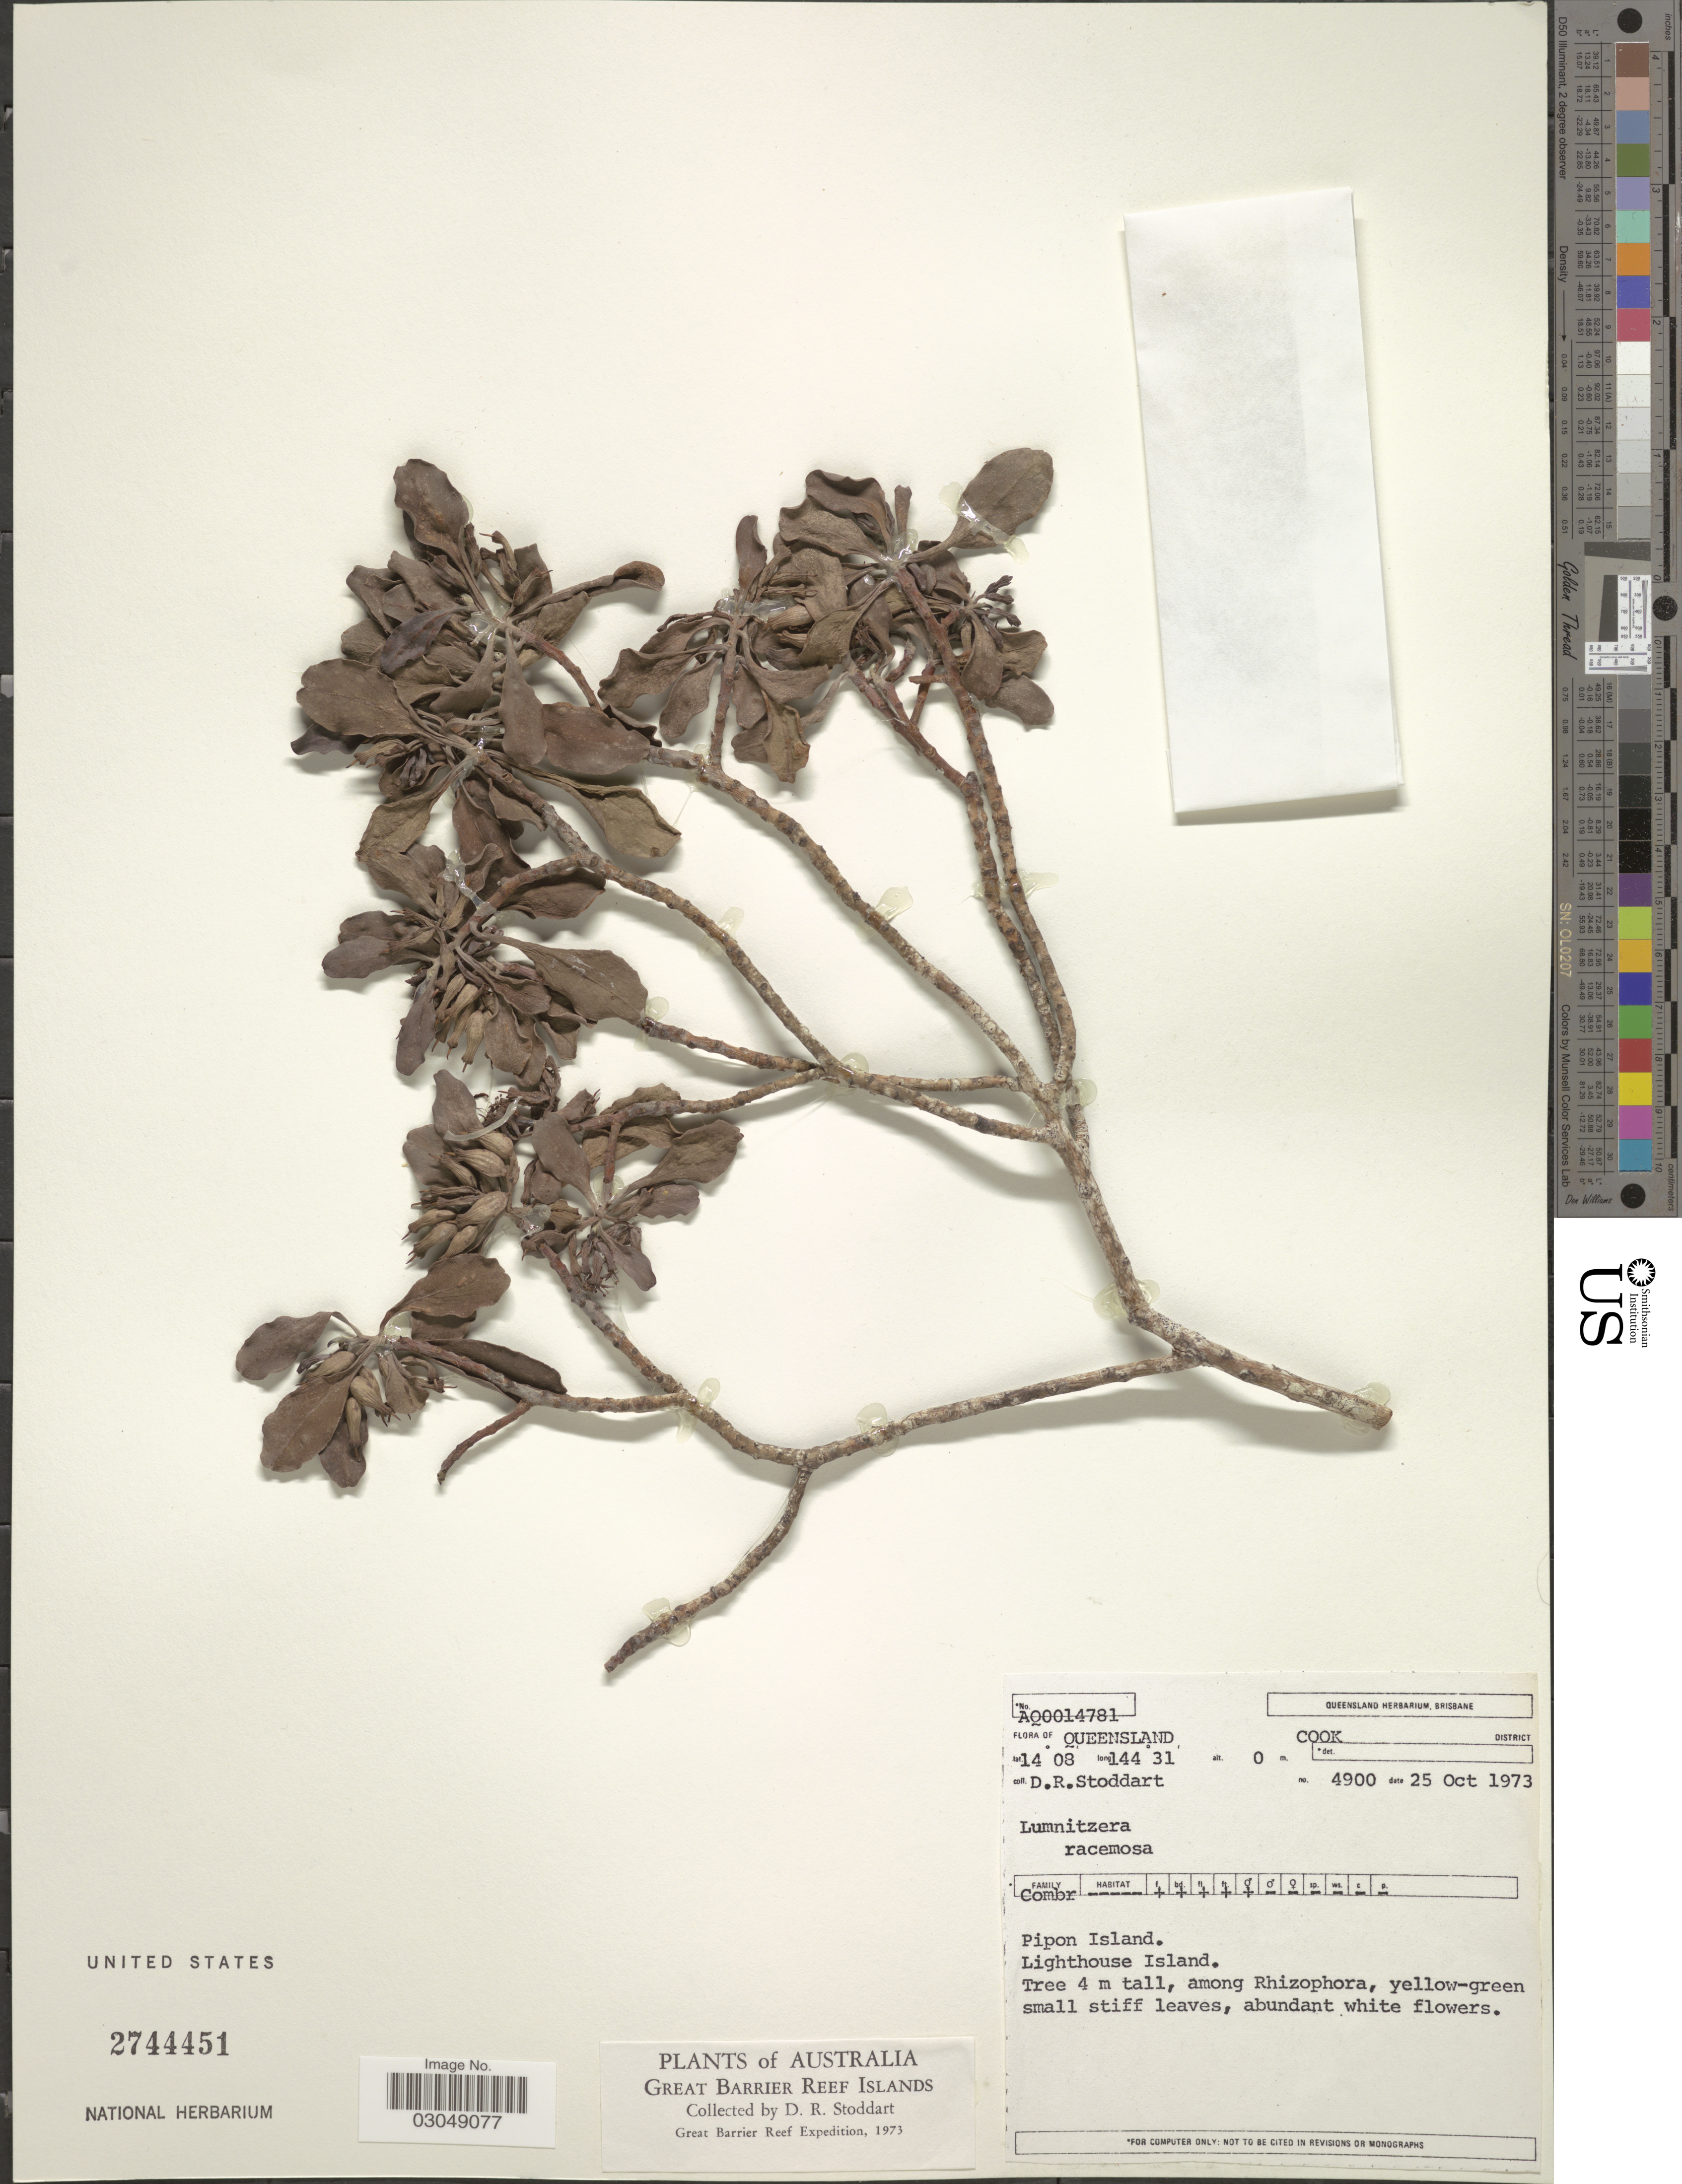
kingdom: Plantae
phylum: Tracheophyta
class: Magnoliopsida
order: Myrtales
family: Combretaceae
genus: Lumnitzera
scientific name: Lumnitzera racemosa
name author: Willd.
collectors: D. R. Stoddart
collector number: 4900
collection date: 1973-10-25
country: Australia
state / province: Queensland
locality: Cook District. Pipon Island. Lighthouse Island. Great Barrier Reef Islands.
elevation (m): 0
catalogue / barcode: US 2744451